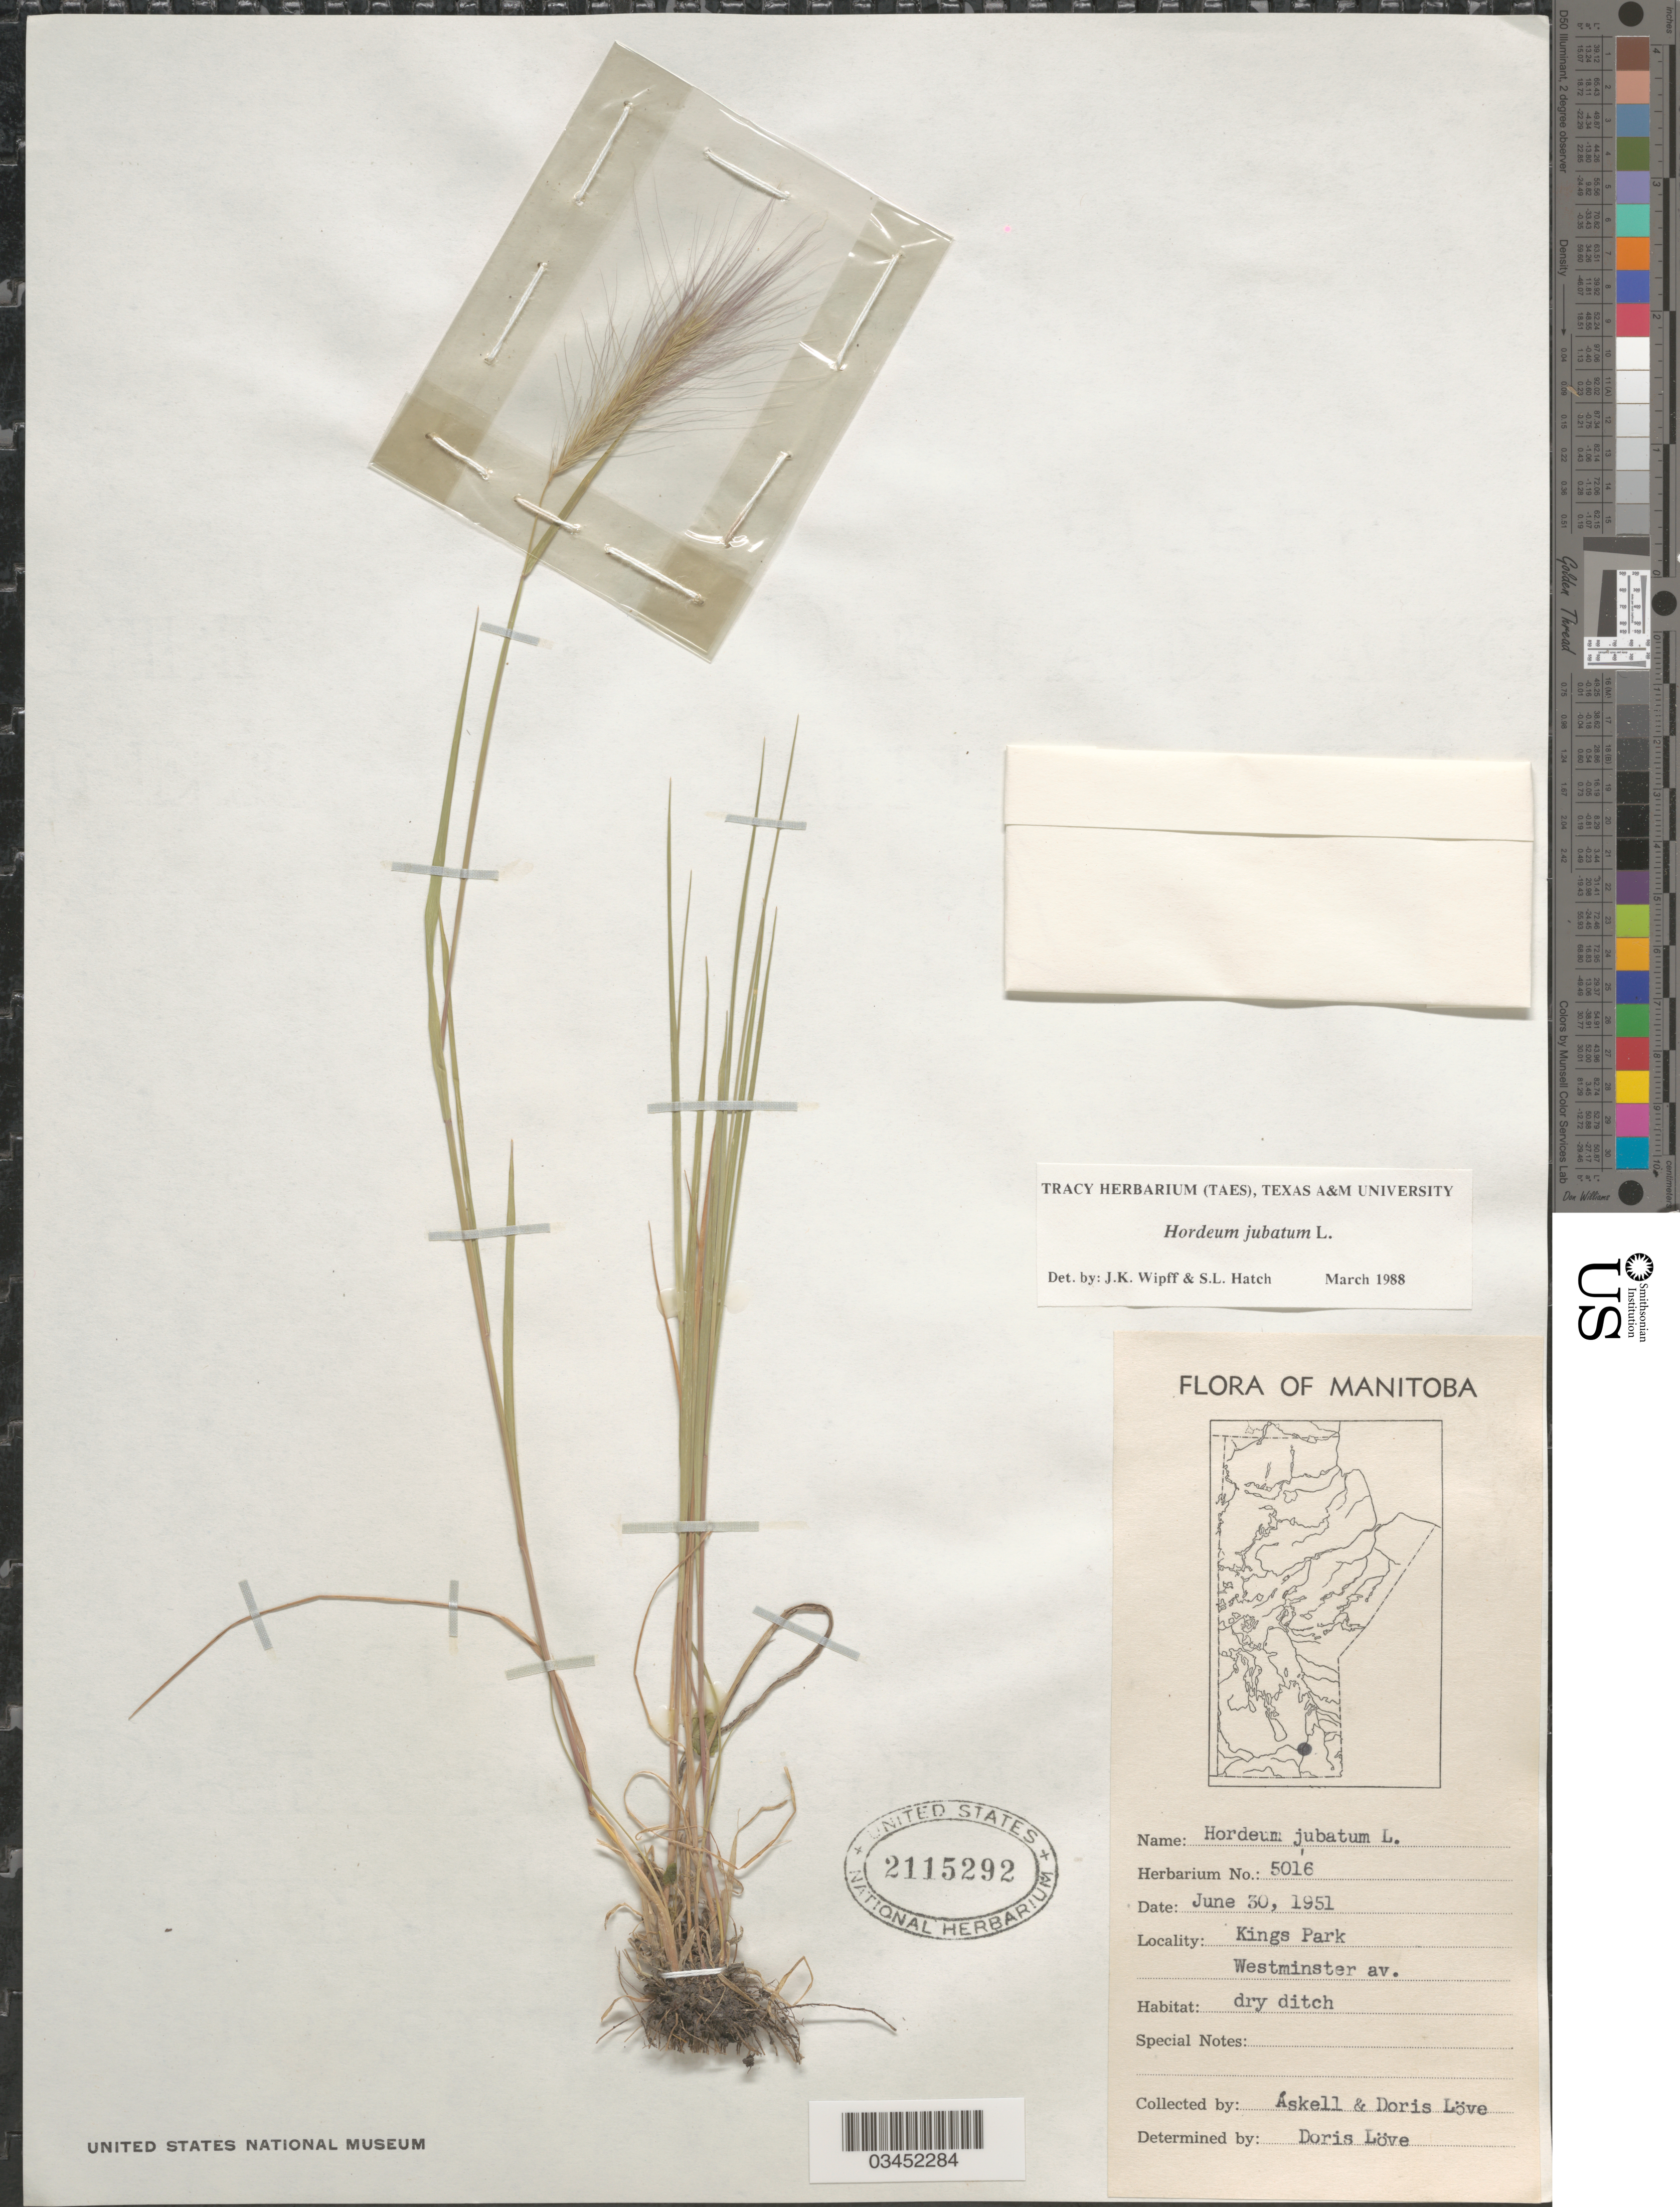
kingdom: Plantae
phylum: Tracheophyta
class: Liliopsida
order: Poales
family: Poaceae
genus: Hordeum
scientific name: Hordeum jubatum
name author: L.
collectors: Á. Löve & D. Löve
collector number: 5016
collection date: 1951-06-30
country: Canada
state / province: Manitoba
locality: Kings Park. Westminster av.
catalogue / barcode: US 2115292